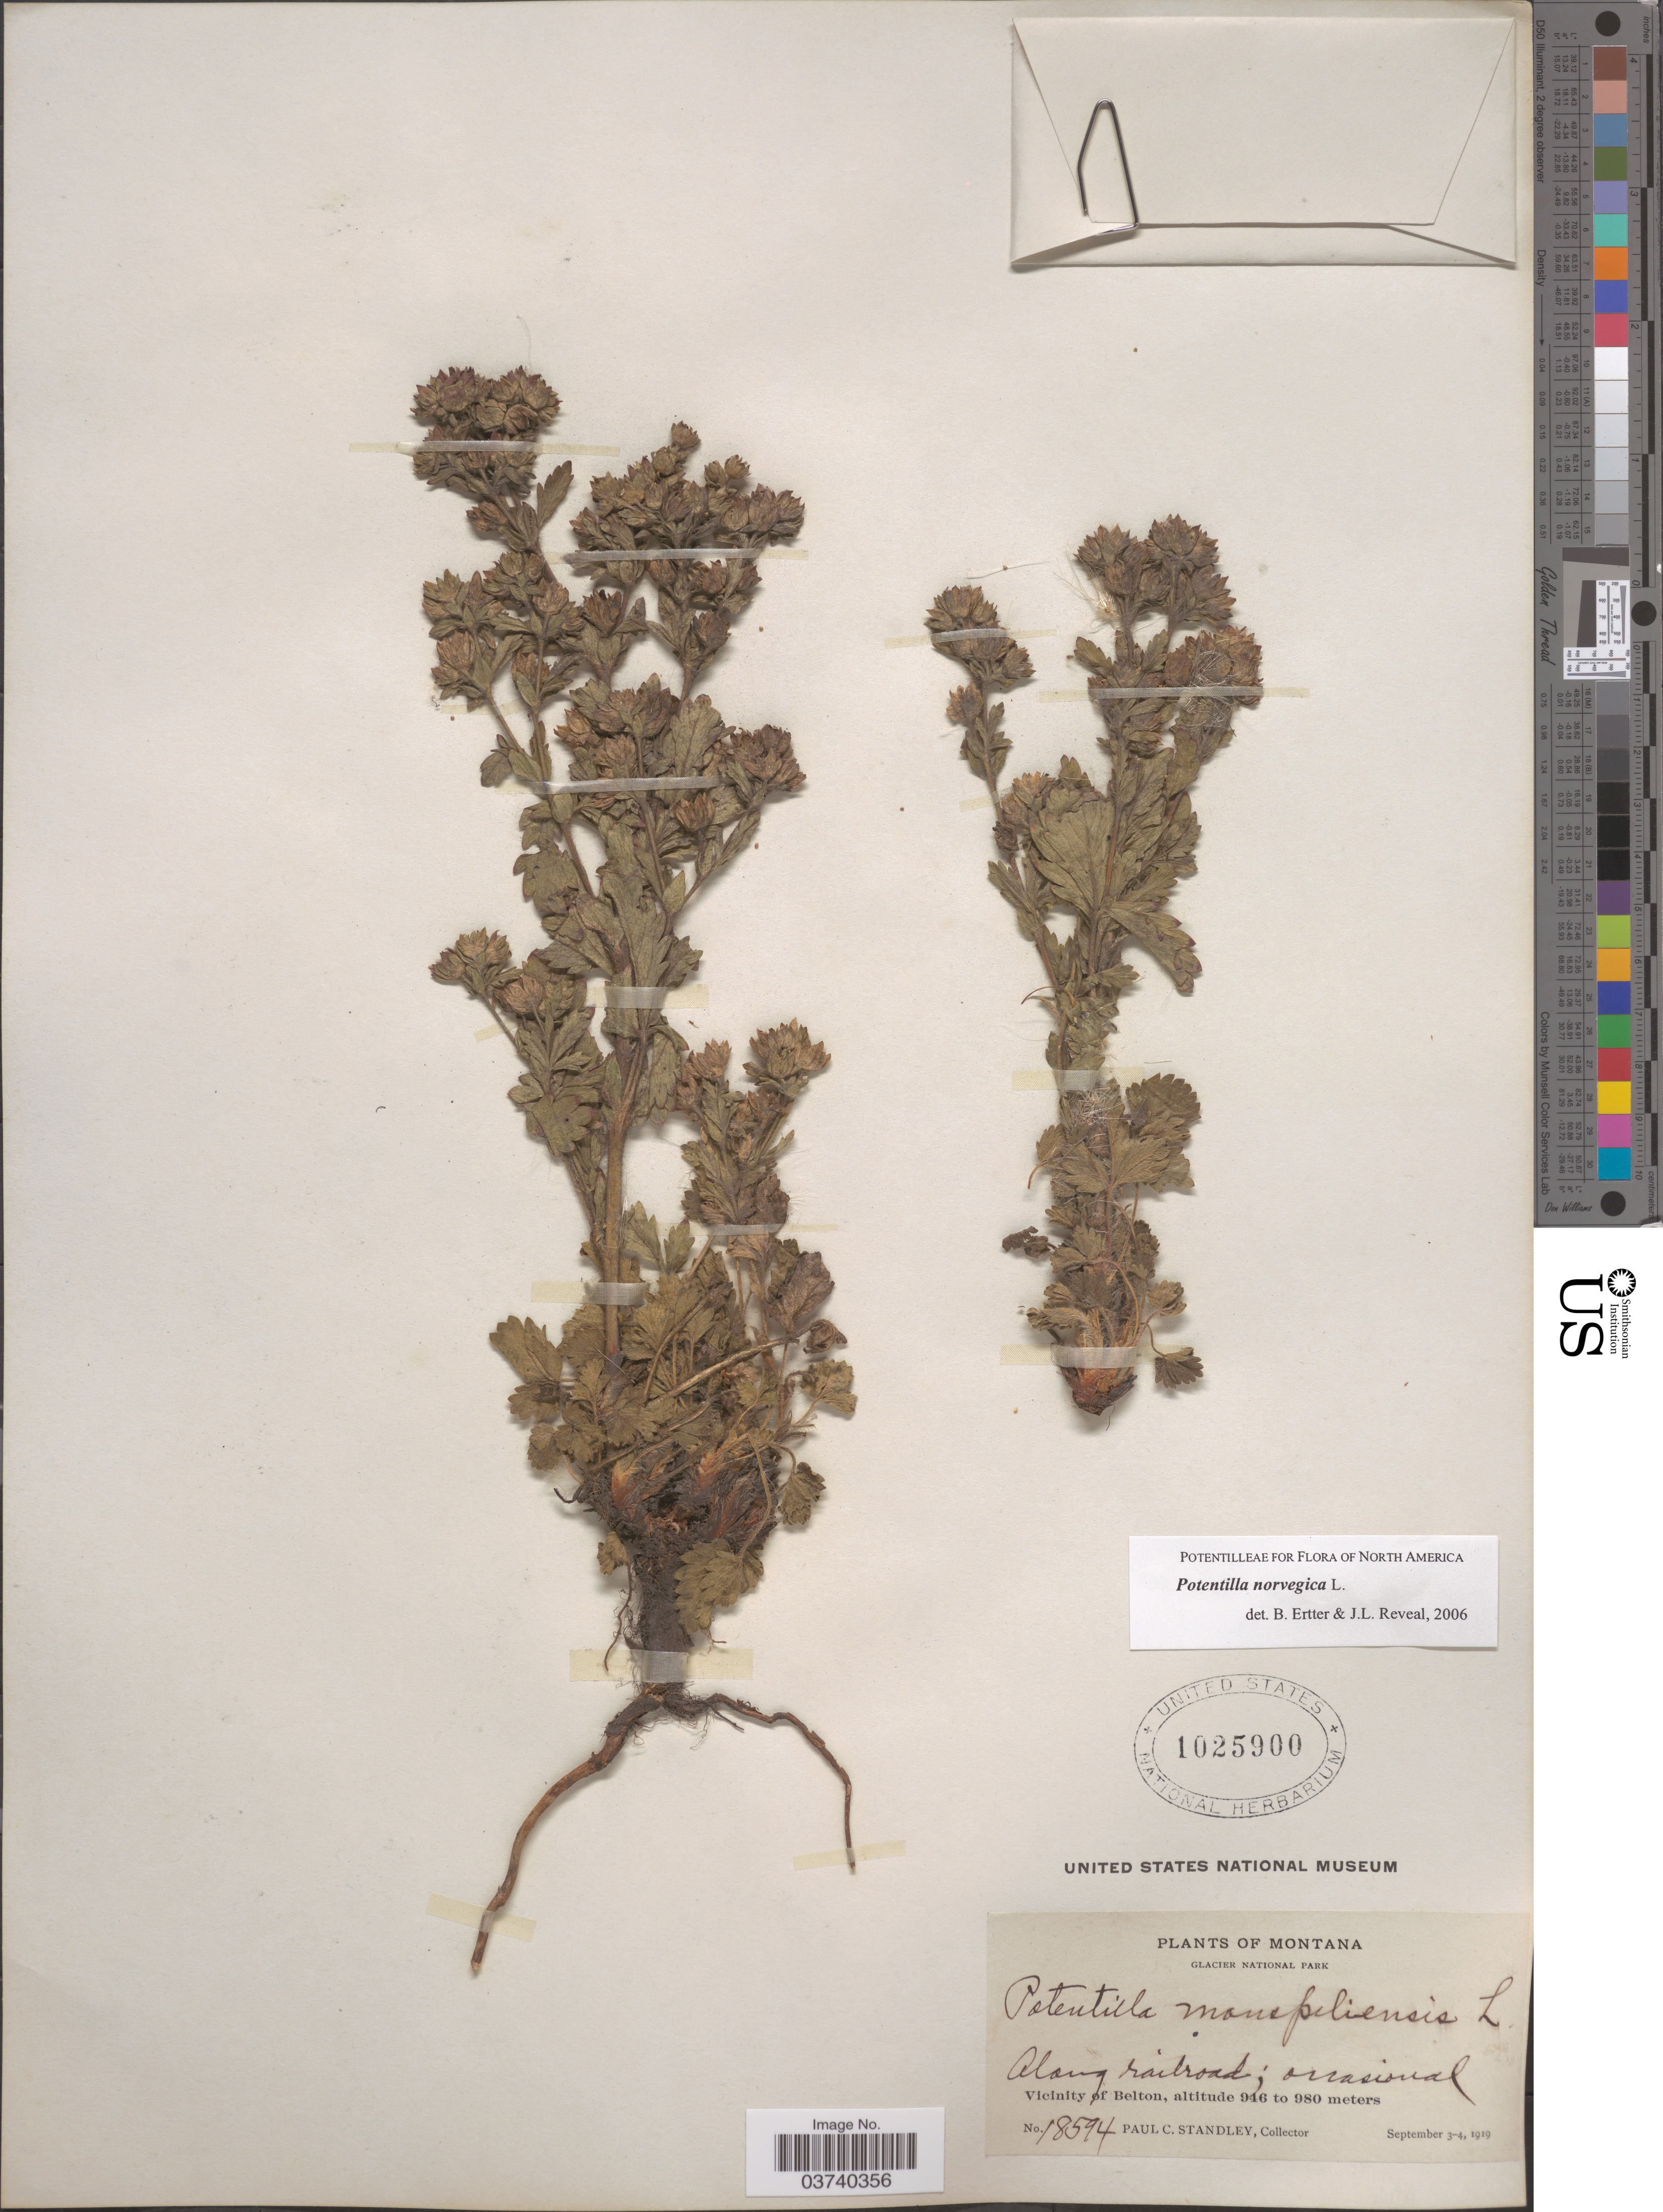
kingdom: Plantae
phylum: Tracheophyta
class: Magnoliopsida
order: Rosales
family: Rosaceae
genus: Potentilla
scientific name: Potentilla norvegica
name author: L.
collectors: P. C. Standley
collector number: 18594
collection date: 1919-09-03/1919-09-04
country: United States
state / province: Montana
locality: Glacier National Park. Along railroad. Vicinity of Belton.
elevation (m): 946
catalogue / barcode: US 1025900